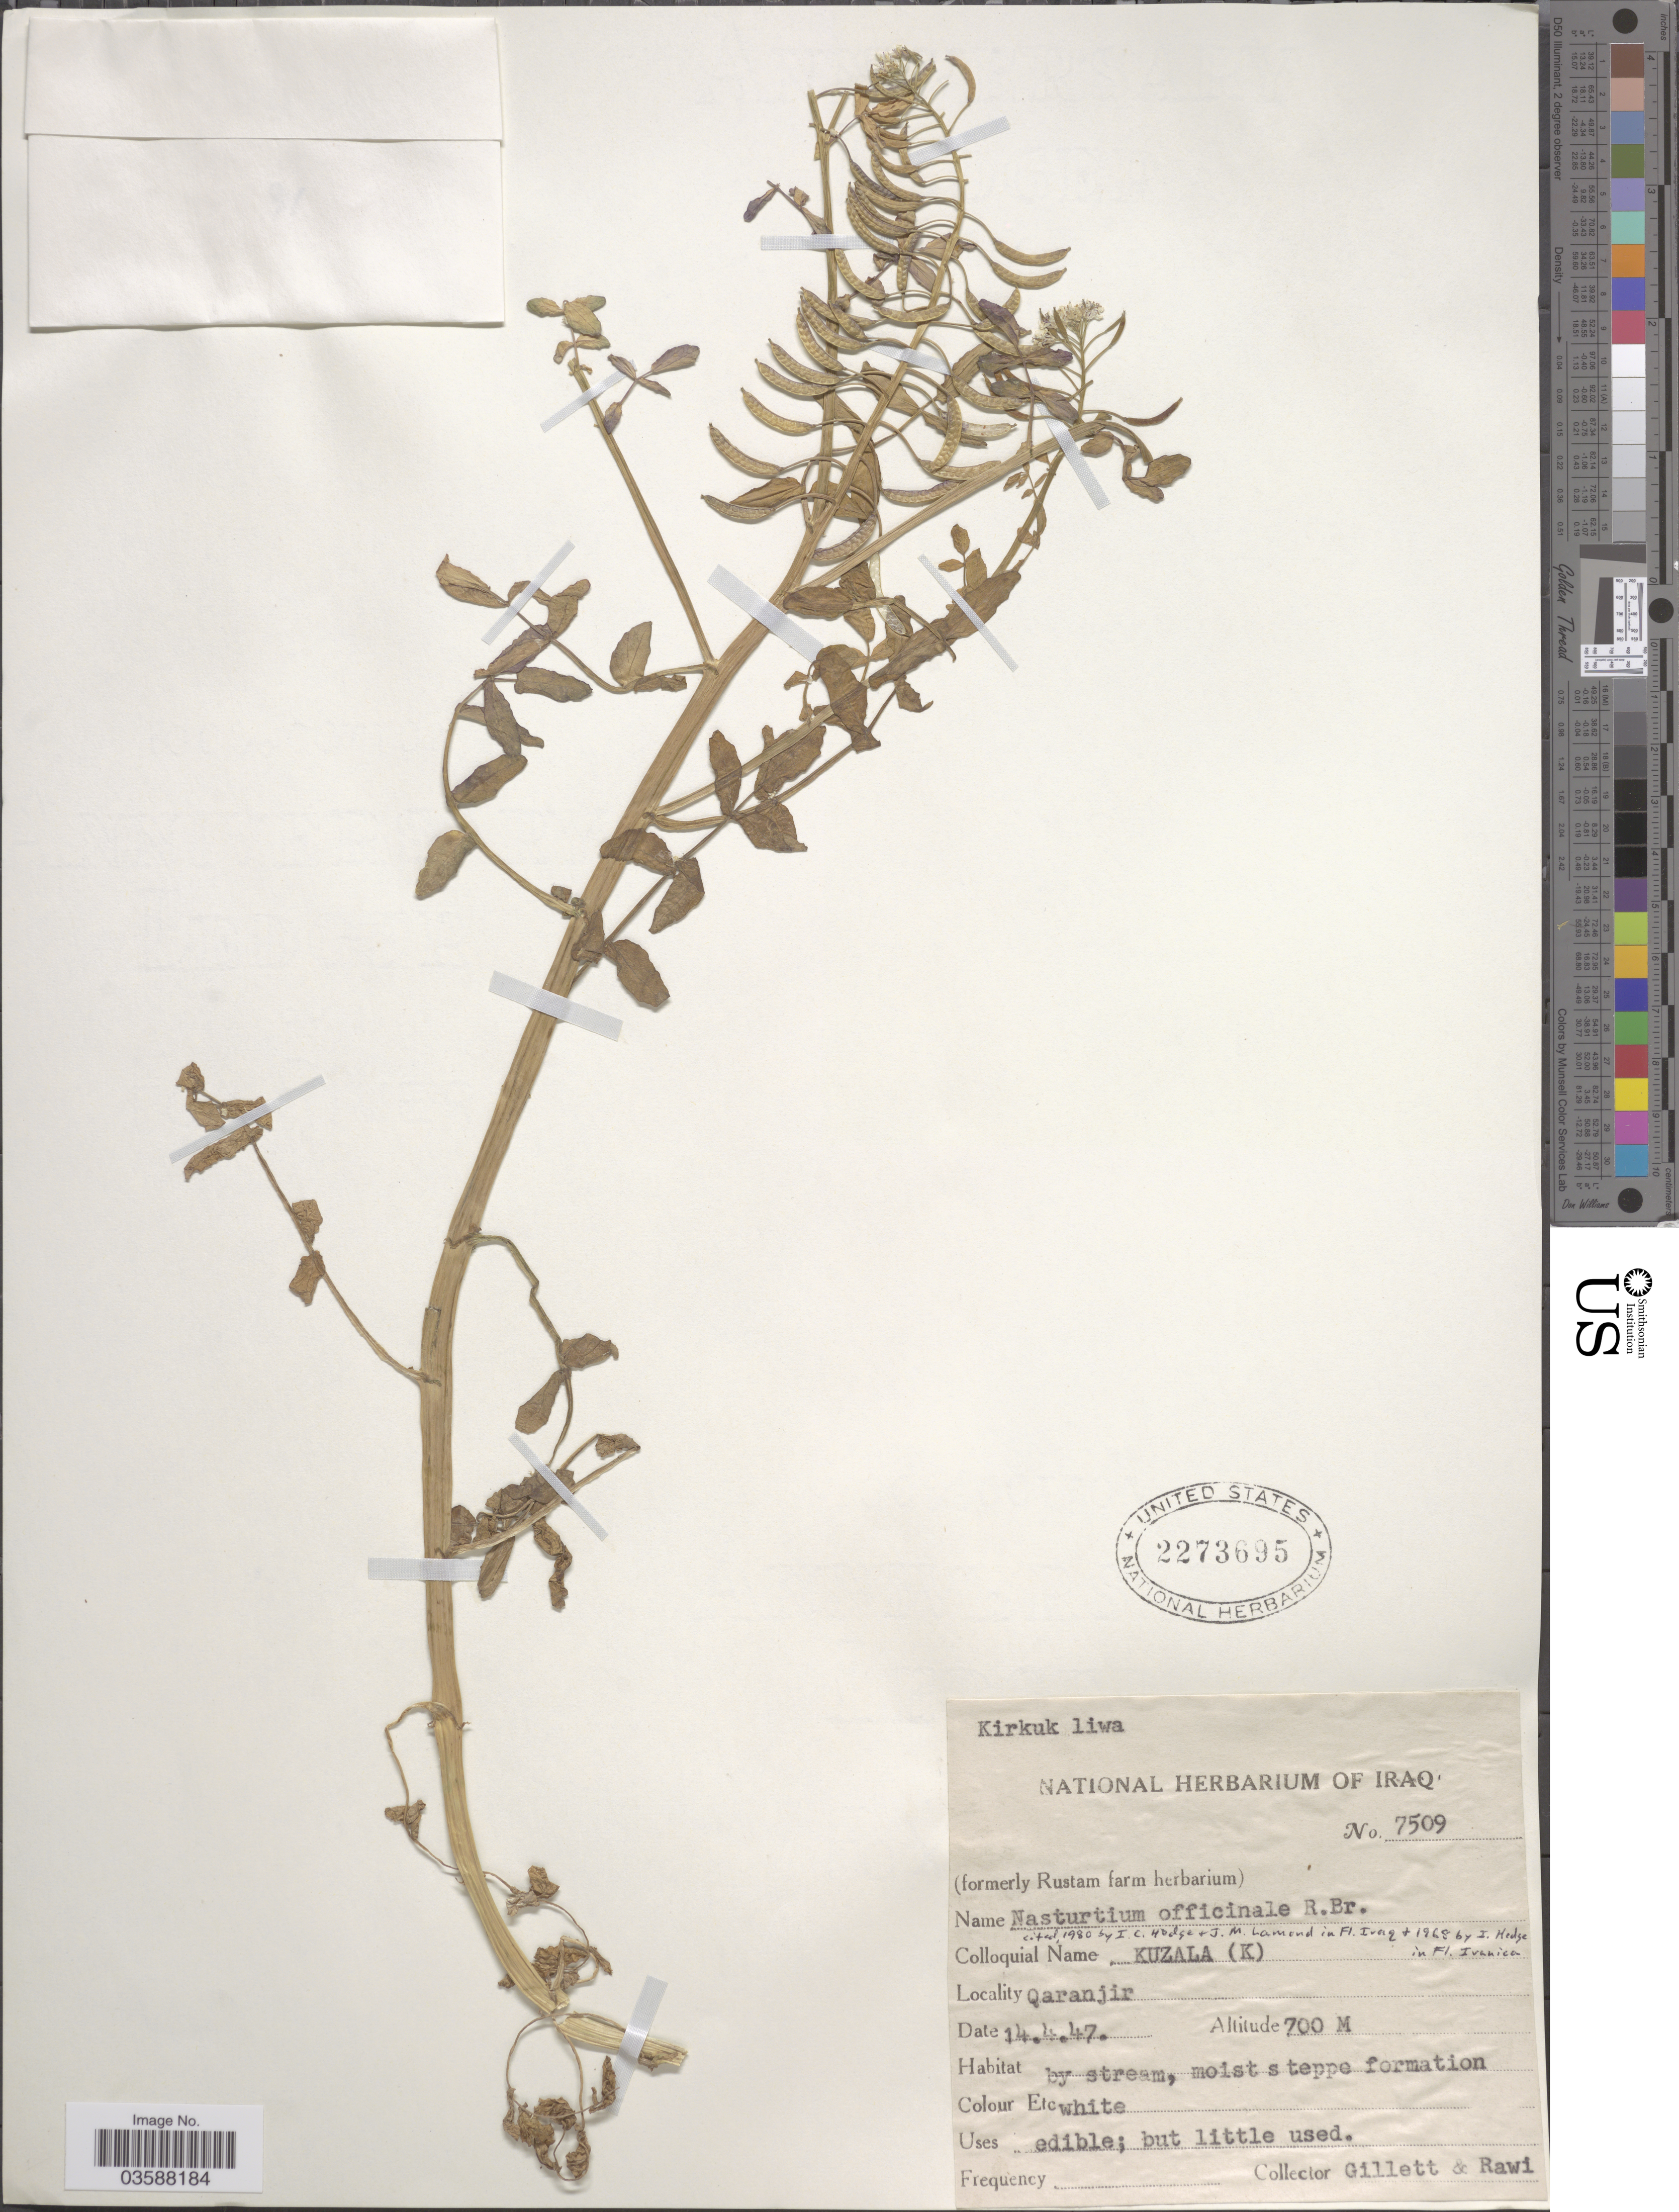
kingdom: Plantae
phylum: Tracheophyta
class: Magnoliopsida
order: Brassicales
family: Brassicaceae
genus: Nasturtium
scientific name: Nasturtium officinale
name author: R. Br.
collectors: Gillett, -- & -. Rawi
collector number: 7509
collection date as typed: Transcribed d/m/y: 14/4/47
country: Iraq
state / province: Kirkūk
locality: Kirkuk liwa. Qaranjir.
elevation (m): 700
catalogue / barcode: US 2273695